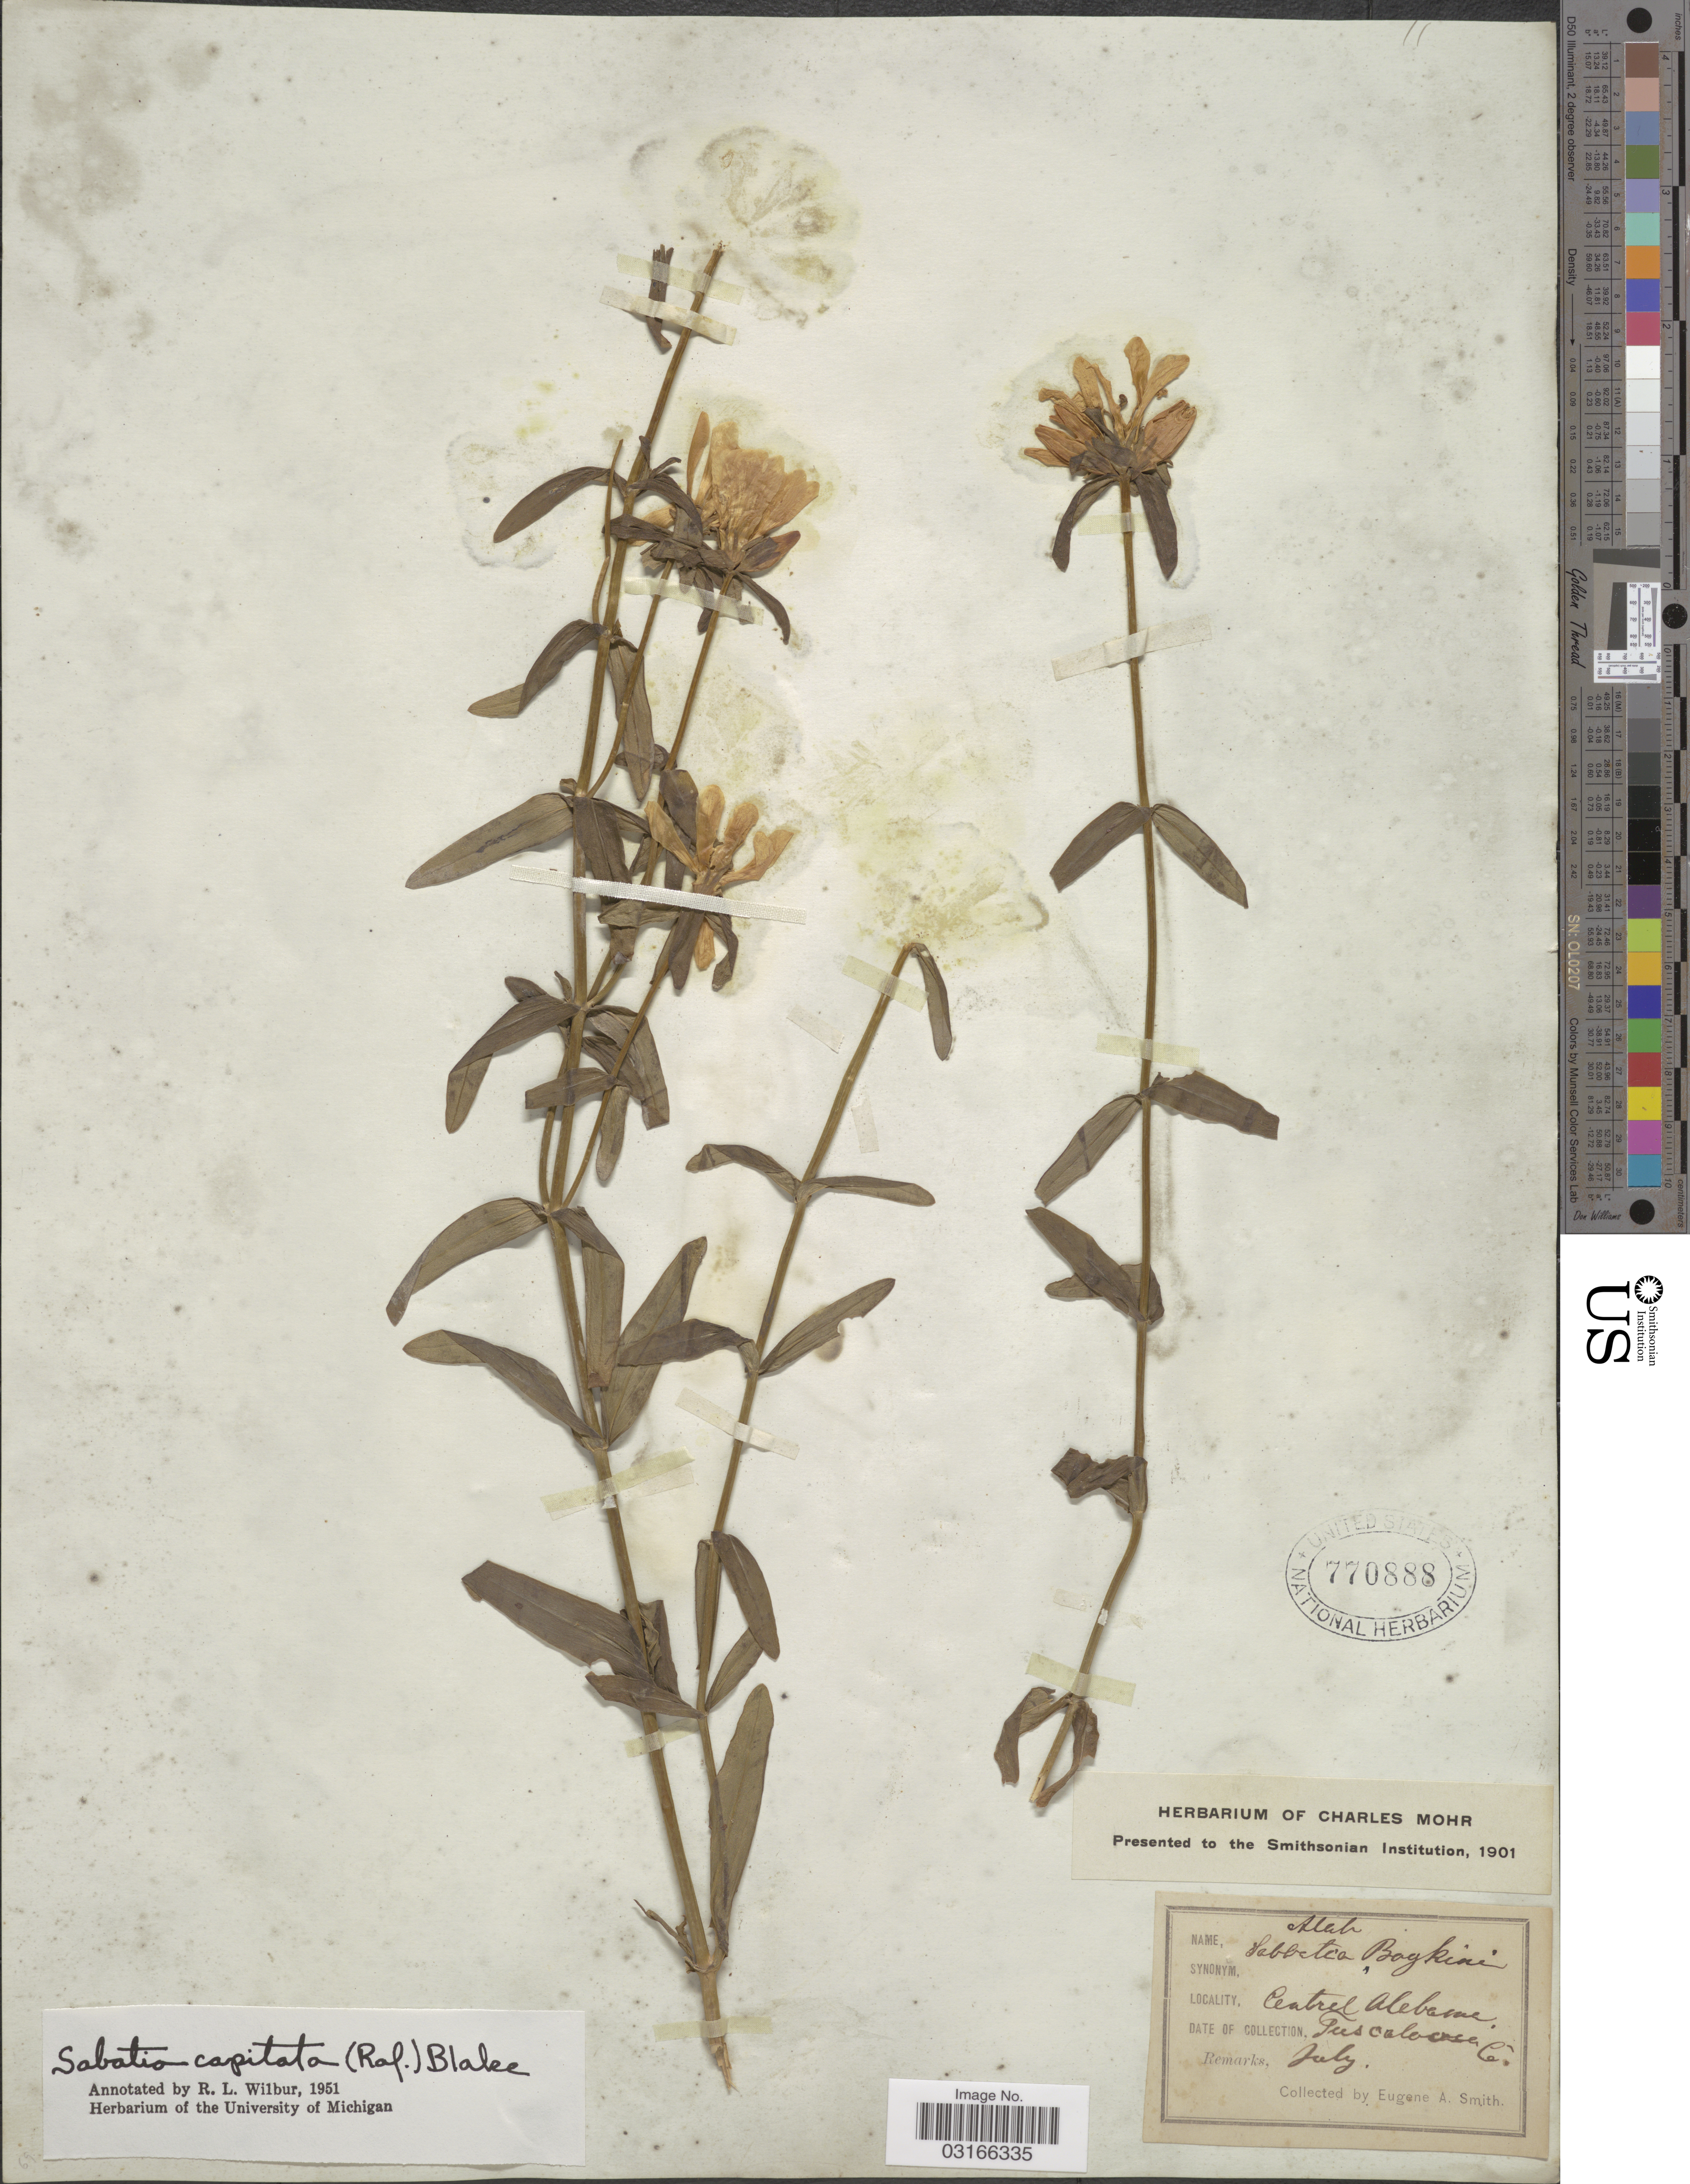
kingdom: Plantae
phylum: Tracheophyta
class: Magnoliopsida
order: Gentianales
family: Gentianaceae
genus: Sabatia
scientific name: Sabatia capitata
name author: (Raf.) S.F. Blake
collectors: E. A. Smith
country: United States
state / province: Alabama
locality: Central Alabama. Tuscaloosa Co.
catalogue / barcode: US 770888